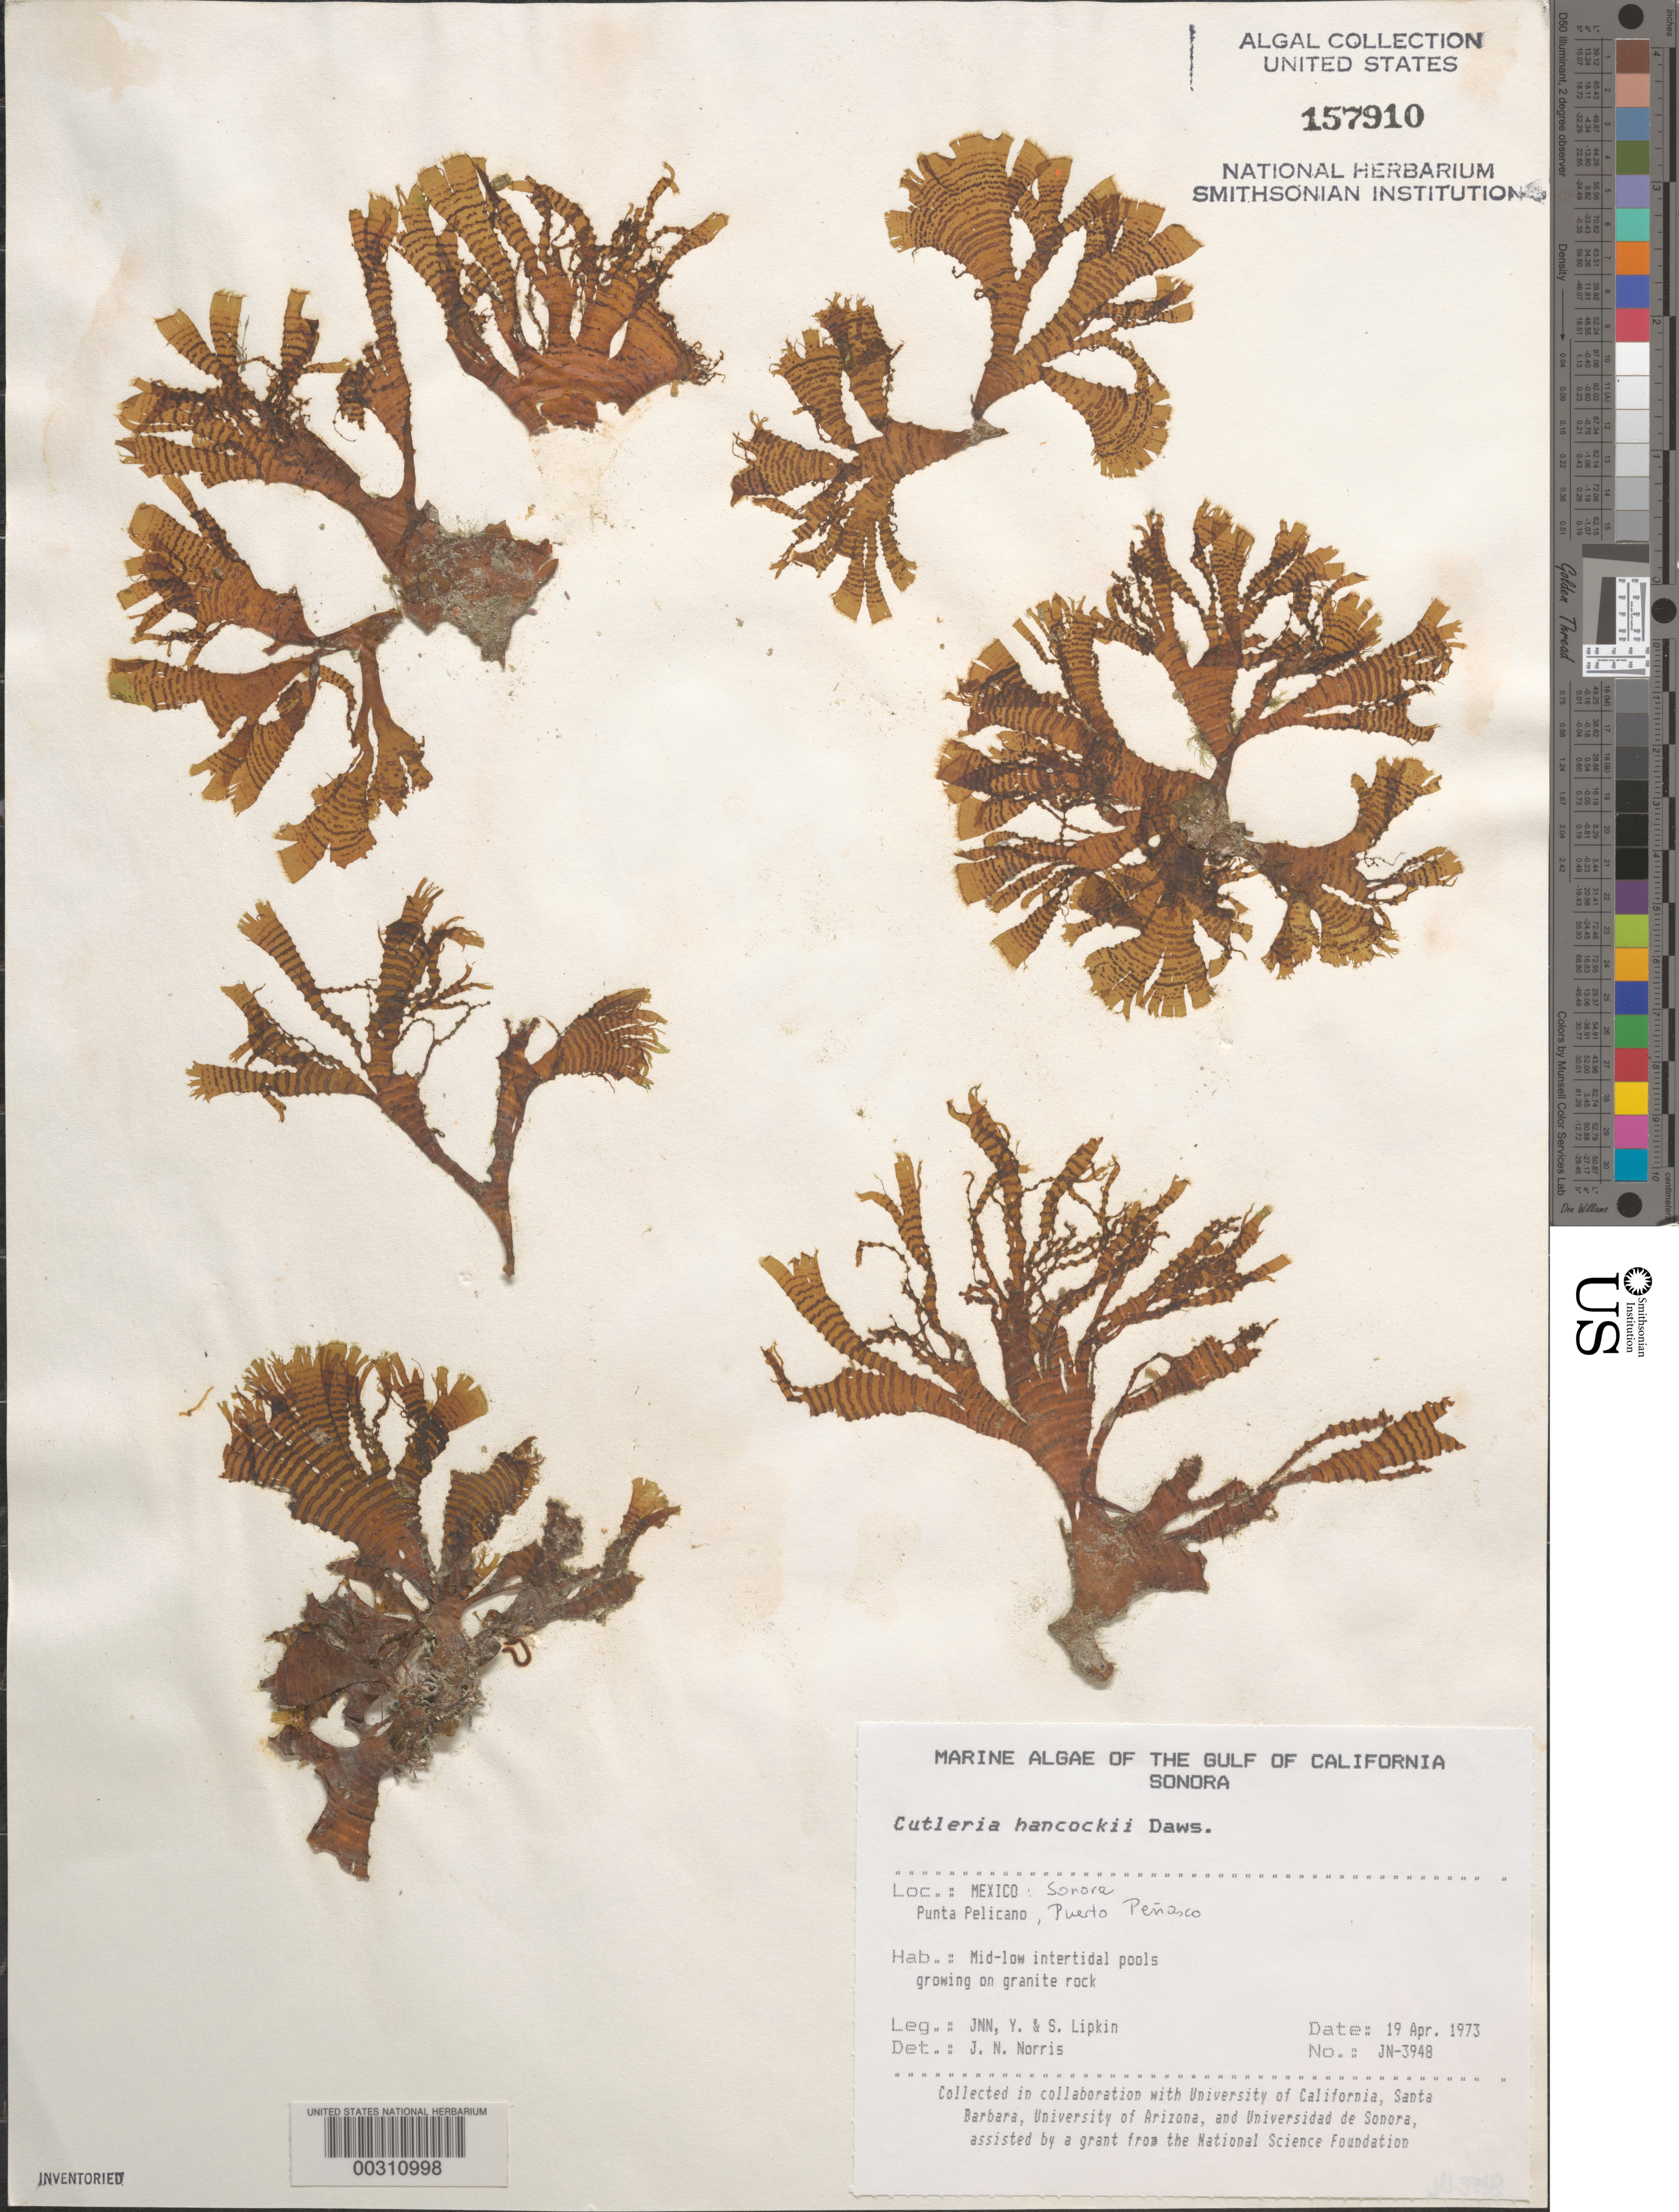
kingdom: Chromista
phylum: Ochrophyta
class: Phaeophyceae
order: Cutleriales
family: Cutleriaceae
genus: Cutleria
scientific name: Cutleria hancockii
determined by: Norris, James N.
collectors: J. N. Norris, Y. Lipkin & S. Lipkin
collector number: JN-3948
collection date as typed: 19 Apr 1973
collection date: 1973-04-19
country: Mexico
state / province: Sonora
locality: Punta Pelicano, Puerto Penasco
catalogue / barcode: US 157910